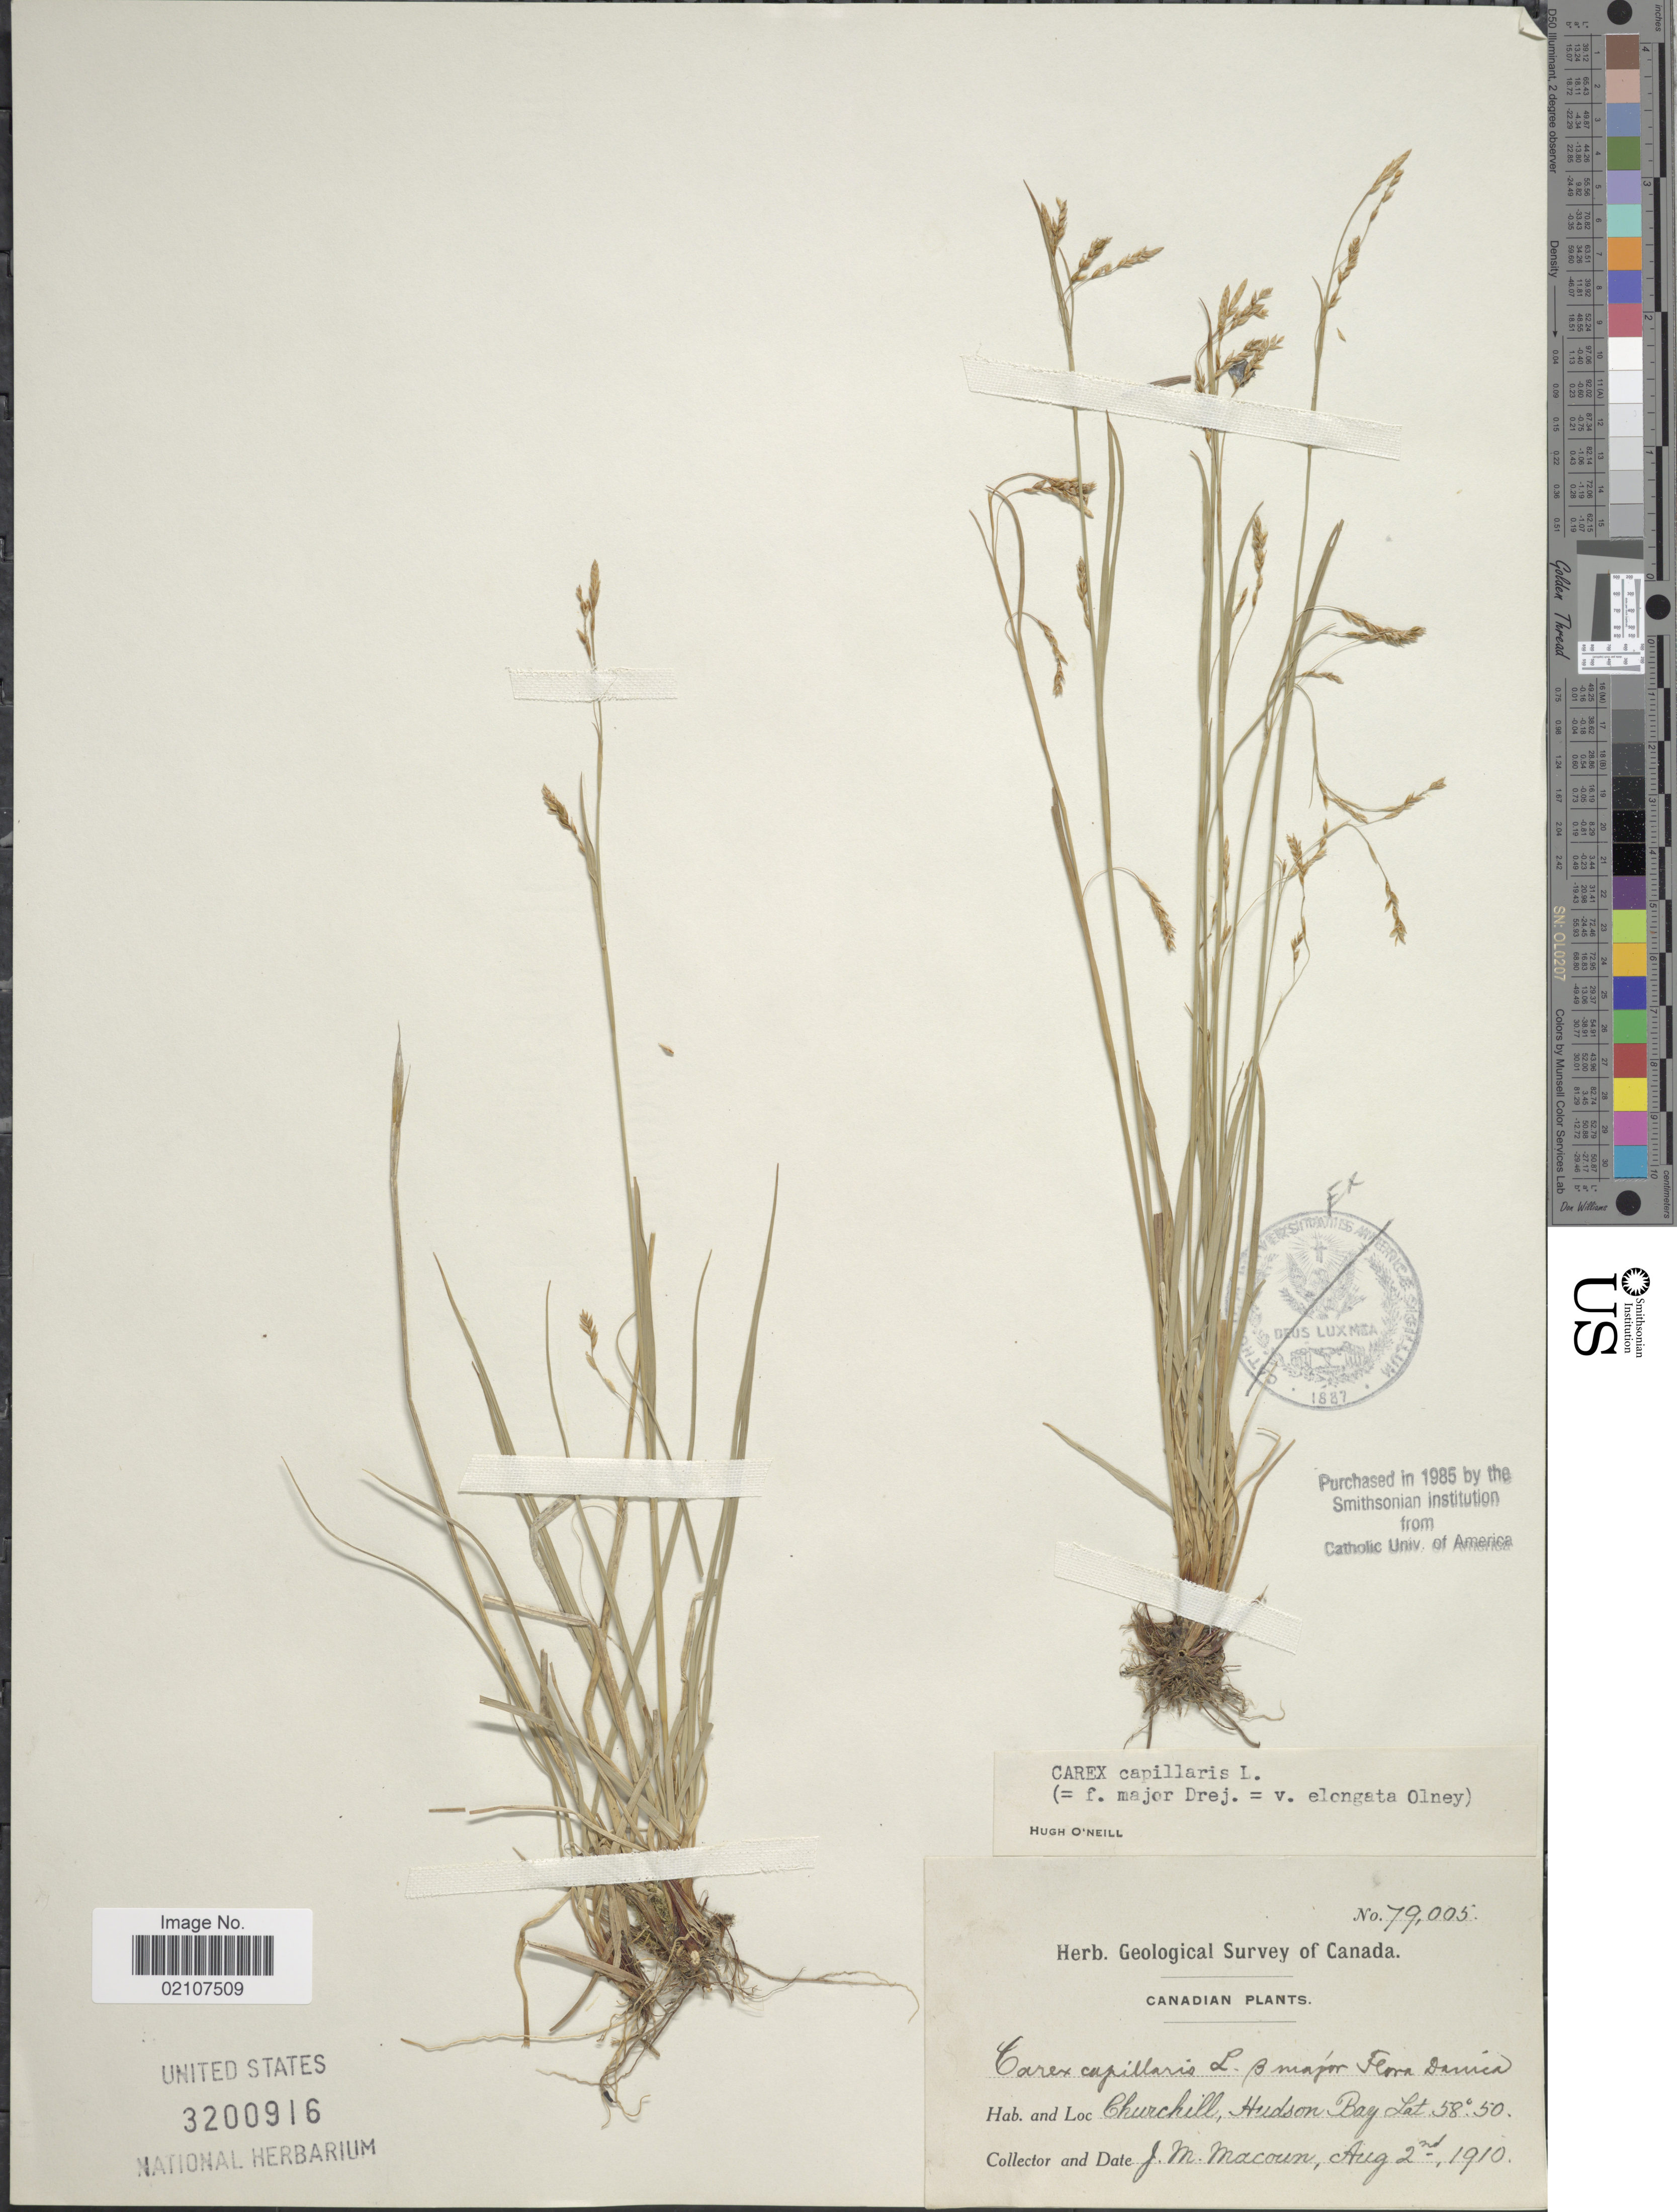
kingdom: Plantae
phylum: Tracheophyta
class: Liliopsida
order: Poales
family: Cyperaceae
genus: Carex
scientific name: Carex capillaris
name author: L.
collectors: J. M. Macoun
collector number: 79005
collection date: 1910-08-02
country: Canada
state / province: Manitoba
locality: Churchill, Hudson Bay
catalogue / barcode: US 3200916